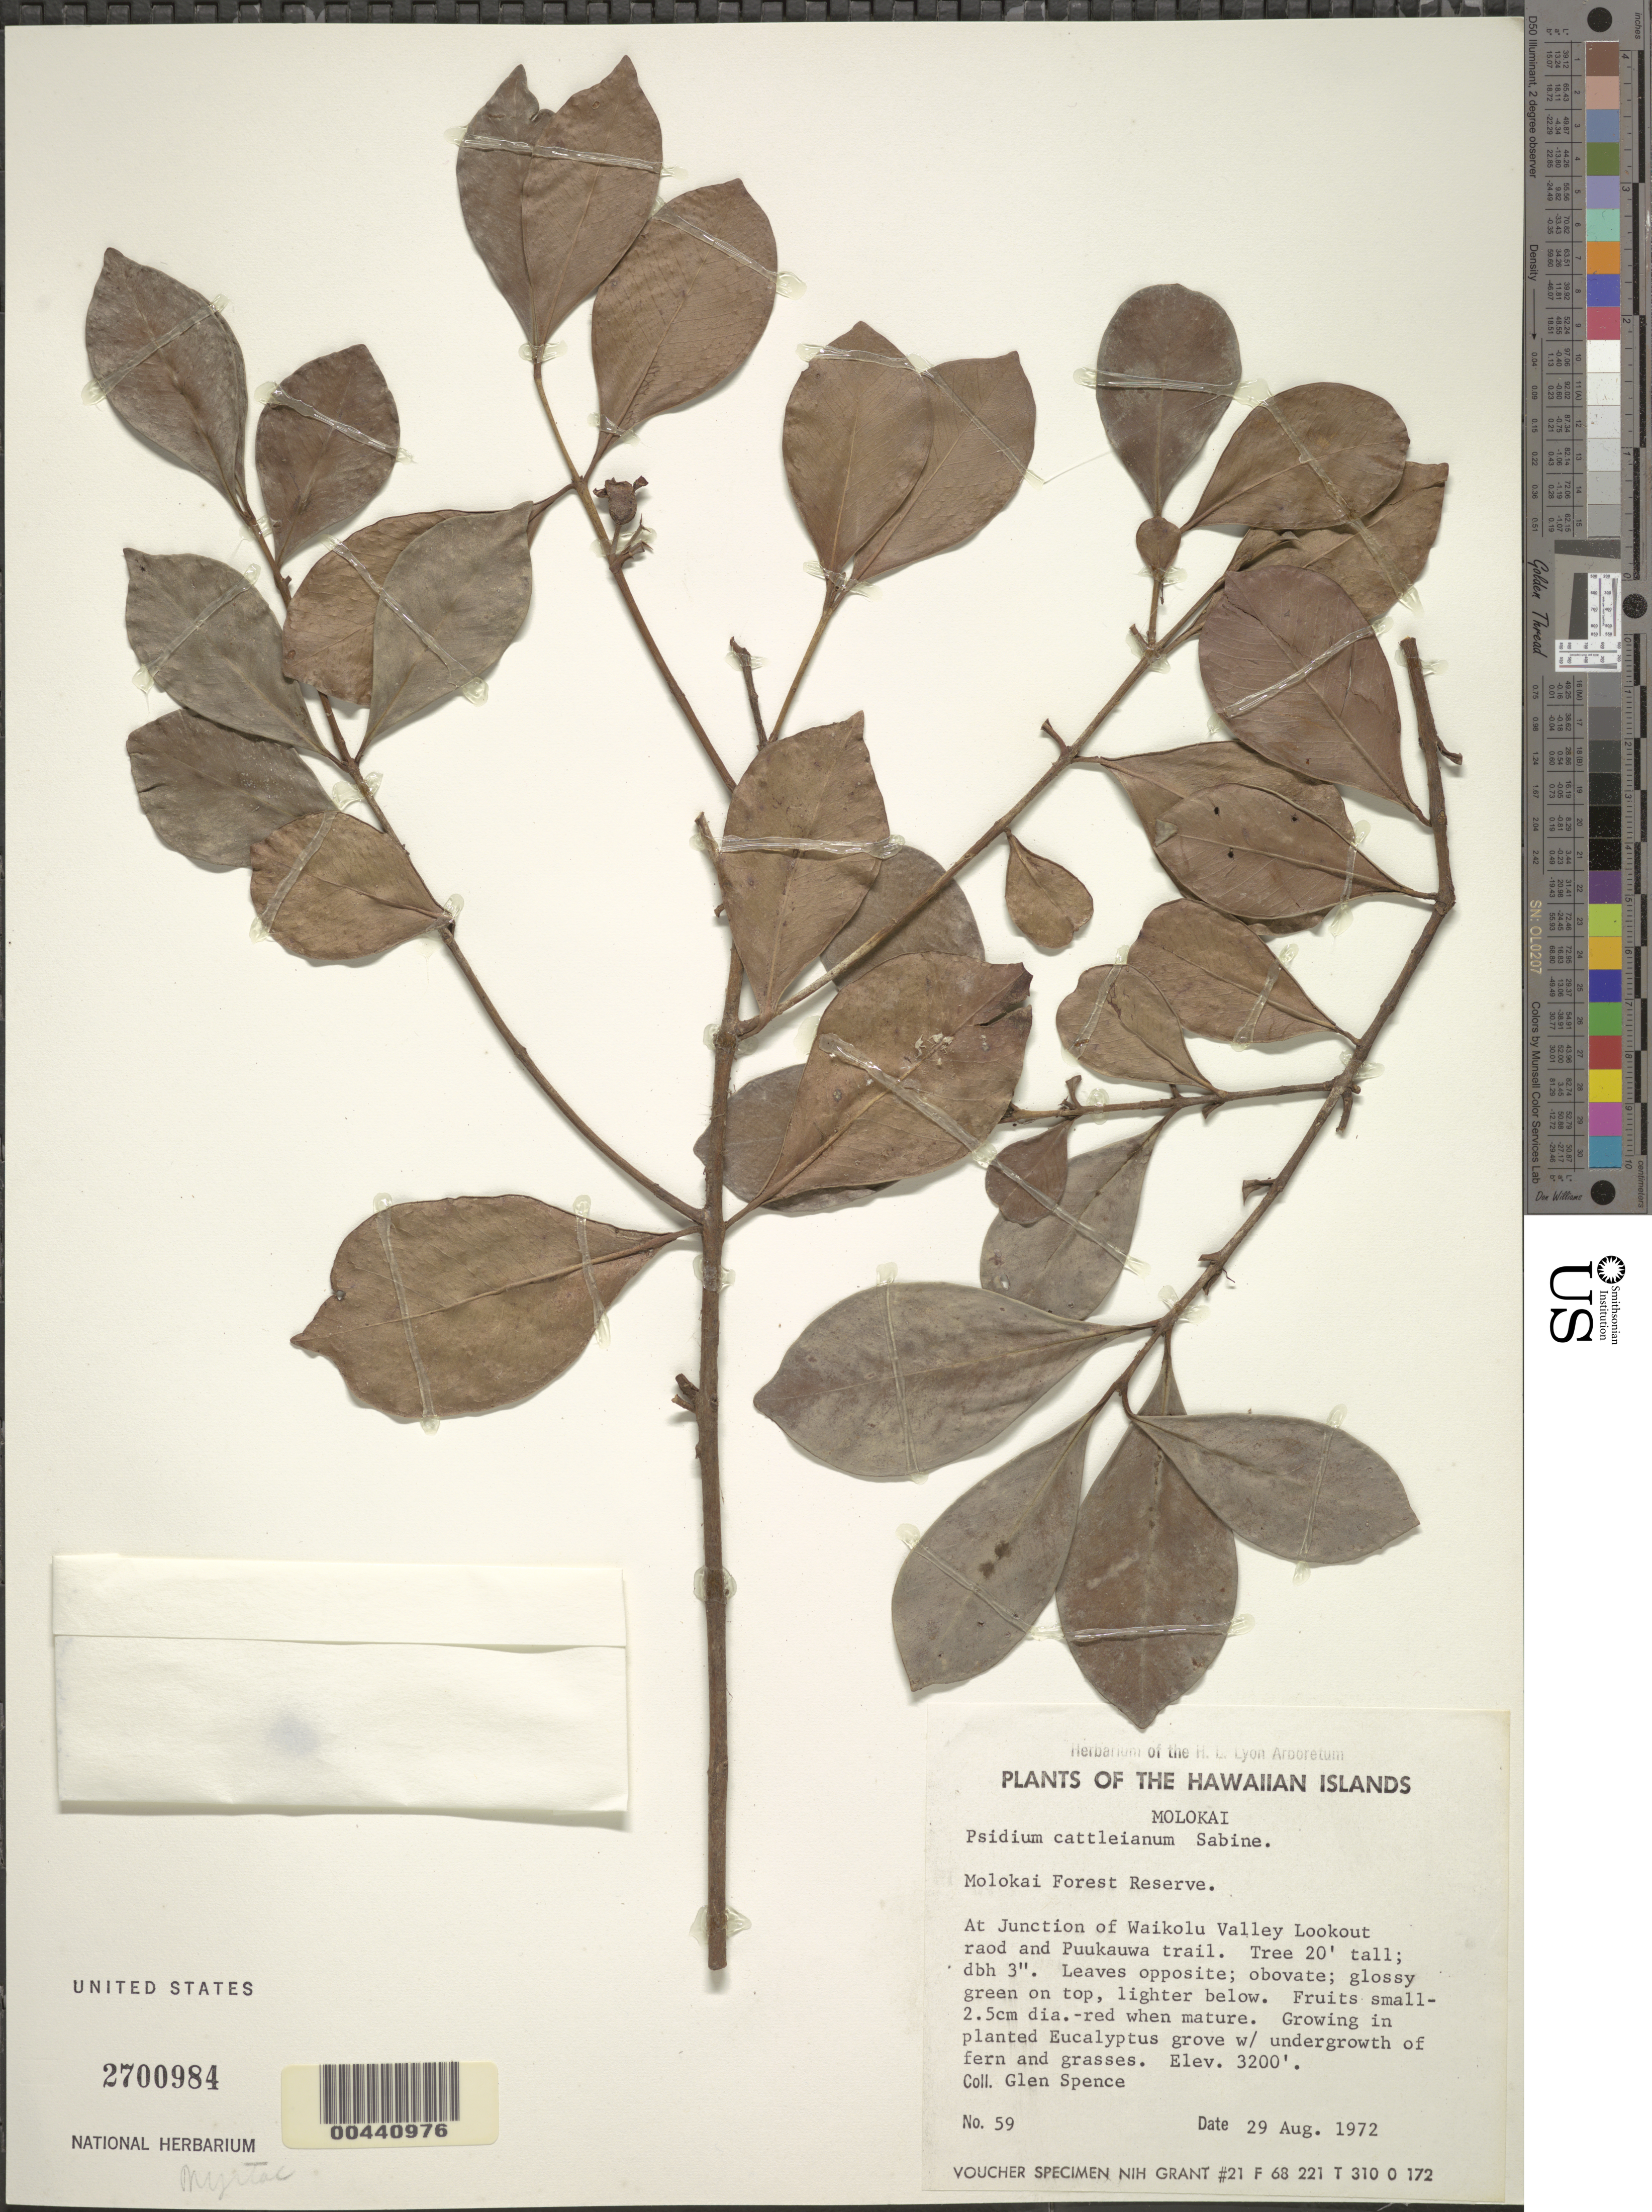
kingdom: Plantae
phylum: Tracheophyta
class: Magnoliopsida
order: Myrtales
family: Myrtaceae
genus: Psidium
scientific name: Psidium cattleyanum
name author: Sabine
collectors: G. Spence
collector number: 59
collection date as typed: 29 Aug 1972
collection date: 1972-08-29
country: United States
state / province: Hawaii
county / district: Maui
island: Moloka'i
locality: At Junction of Waikolu Valley Lookout Road and Puukauwa Trail.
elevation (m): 975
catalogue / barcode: US 2700984